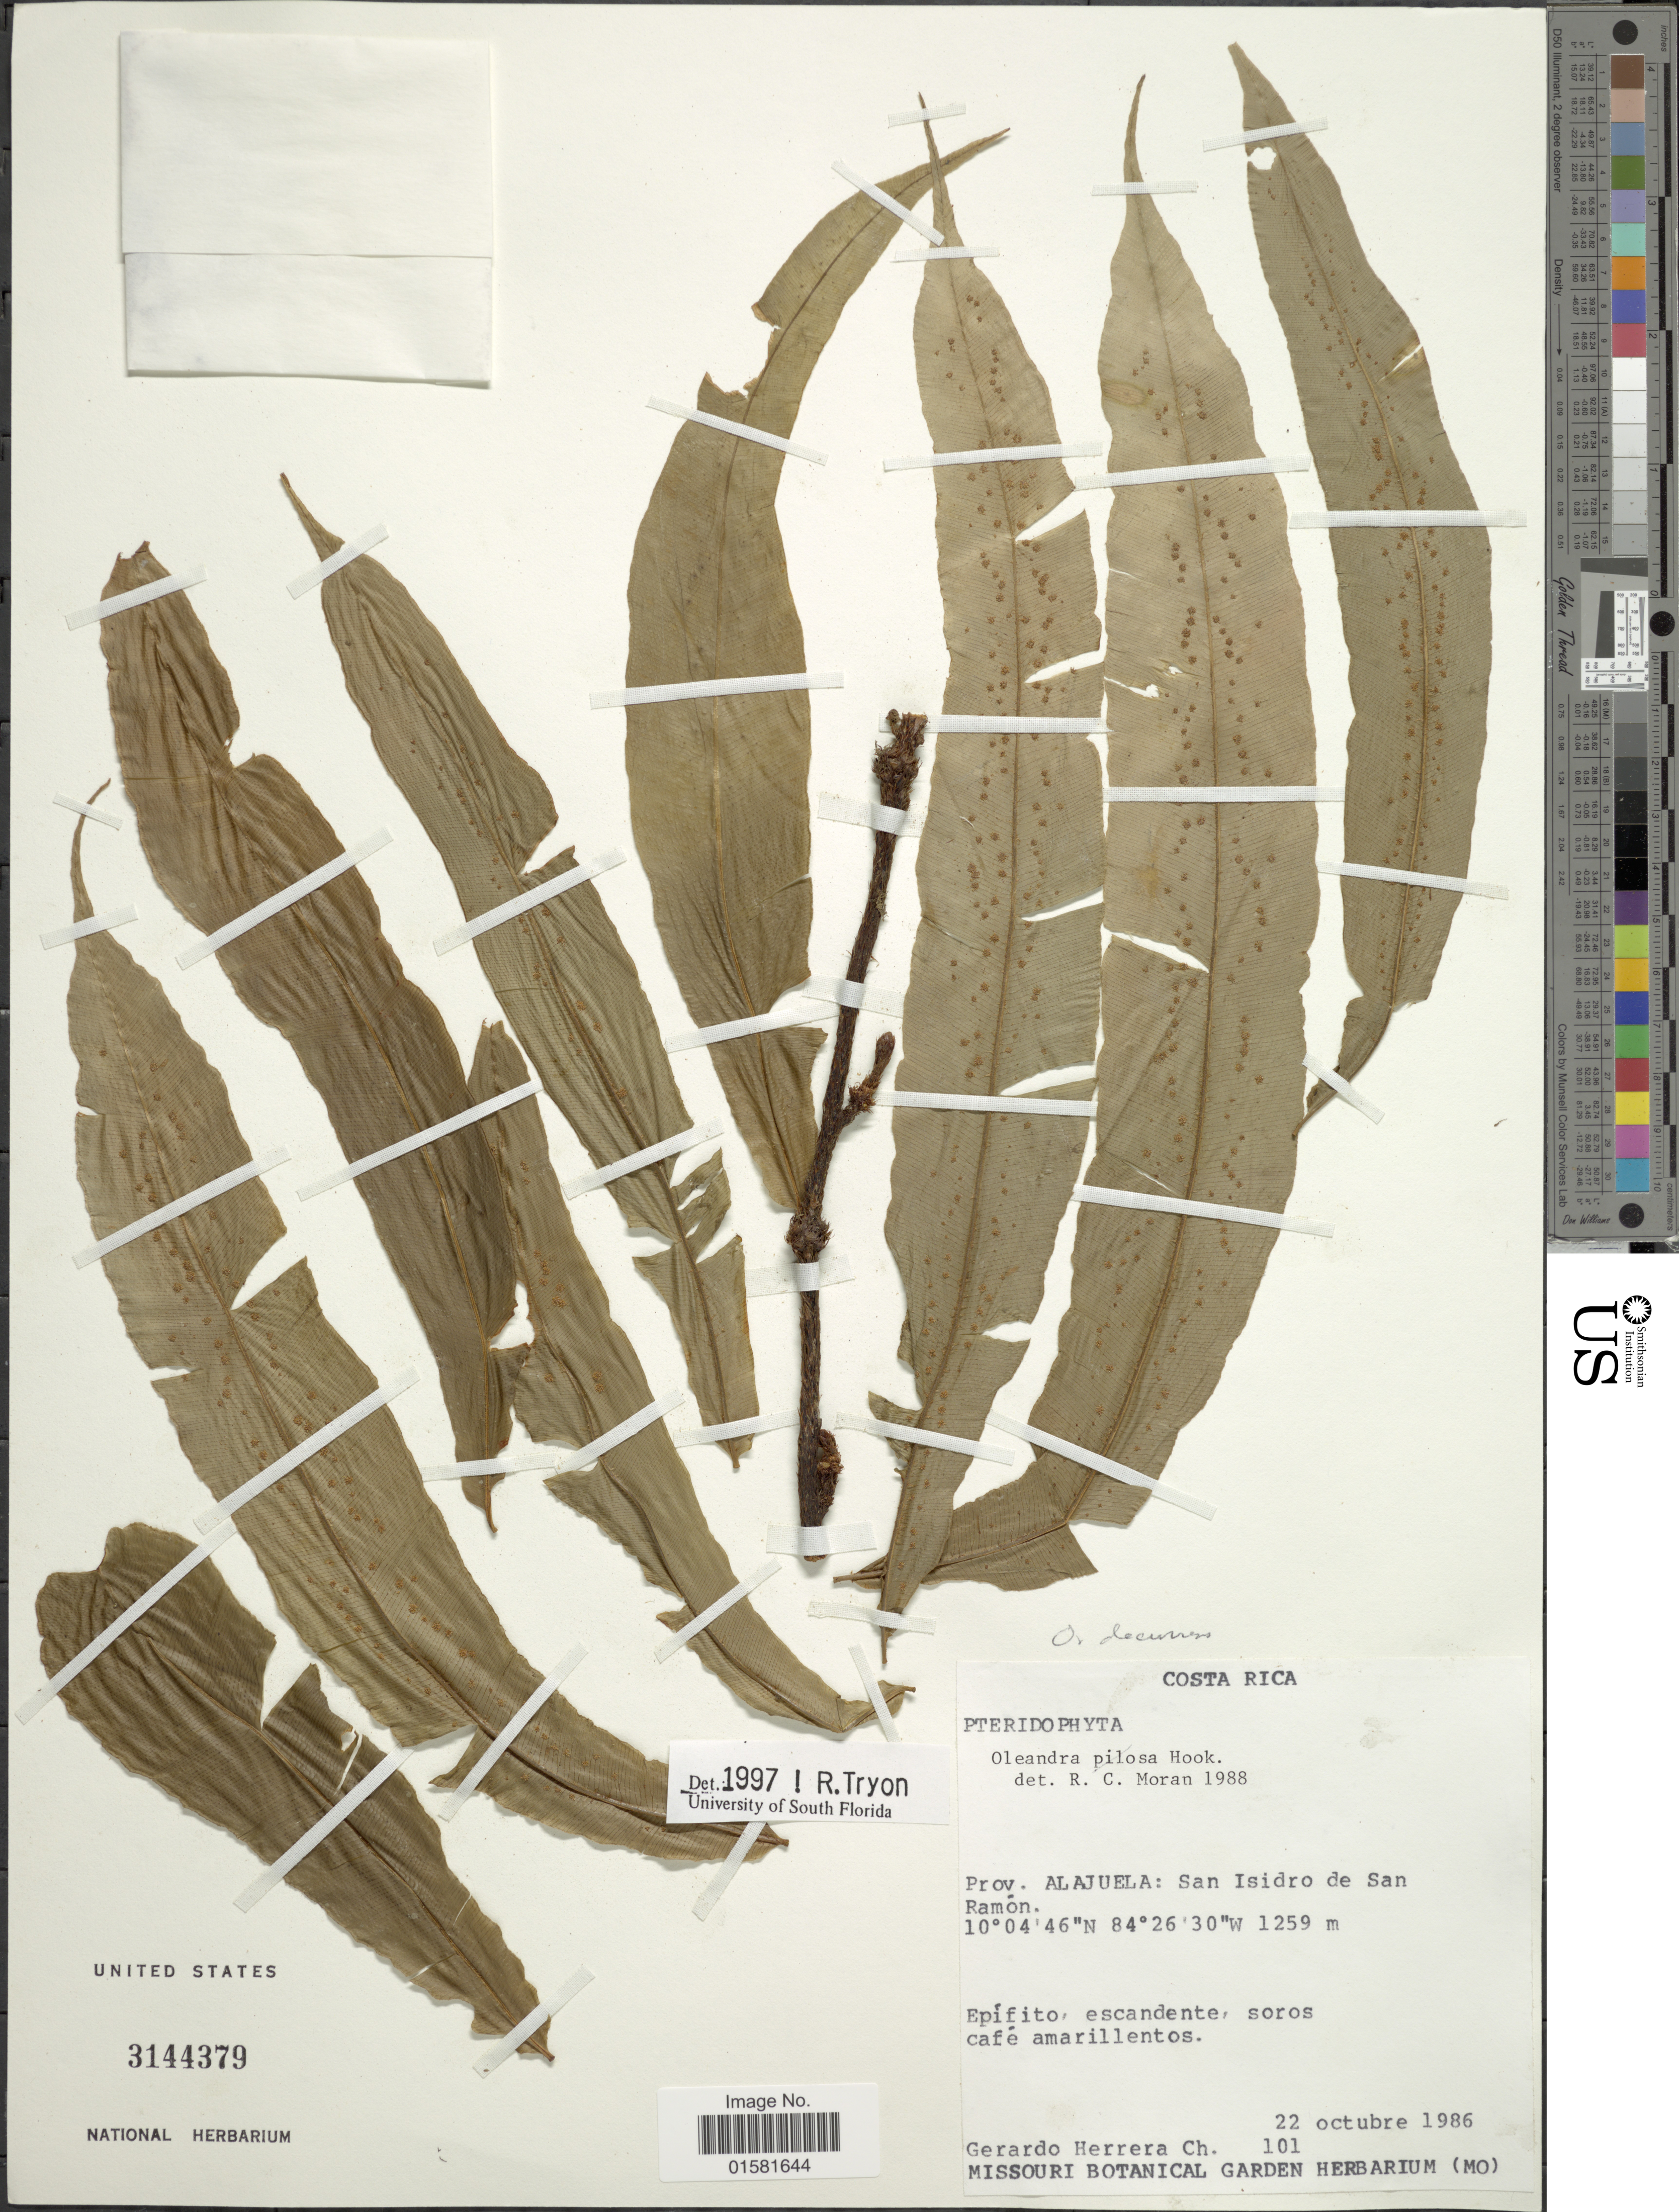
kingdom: Plantae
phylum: Tracheophyta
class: Polypodiopsida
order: Polypodiales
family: Oleandraceae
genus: Oleandra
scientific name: Oleandra decurrens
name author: Maxon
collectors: G. Herrera Ch.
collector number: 101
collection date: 1986-10-22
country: Costa Rica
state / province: Alajuela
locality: Costa Rica:, Prov. Alajuela: San Isidro de San Ramon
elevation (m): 1259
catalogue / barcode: US 3144379